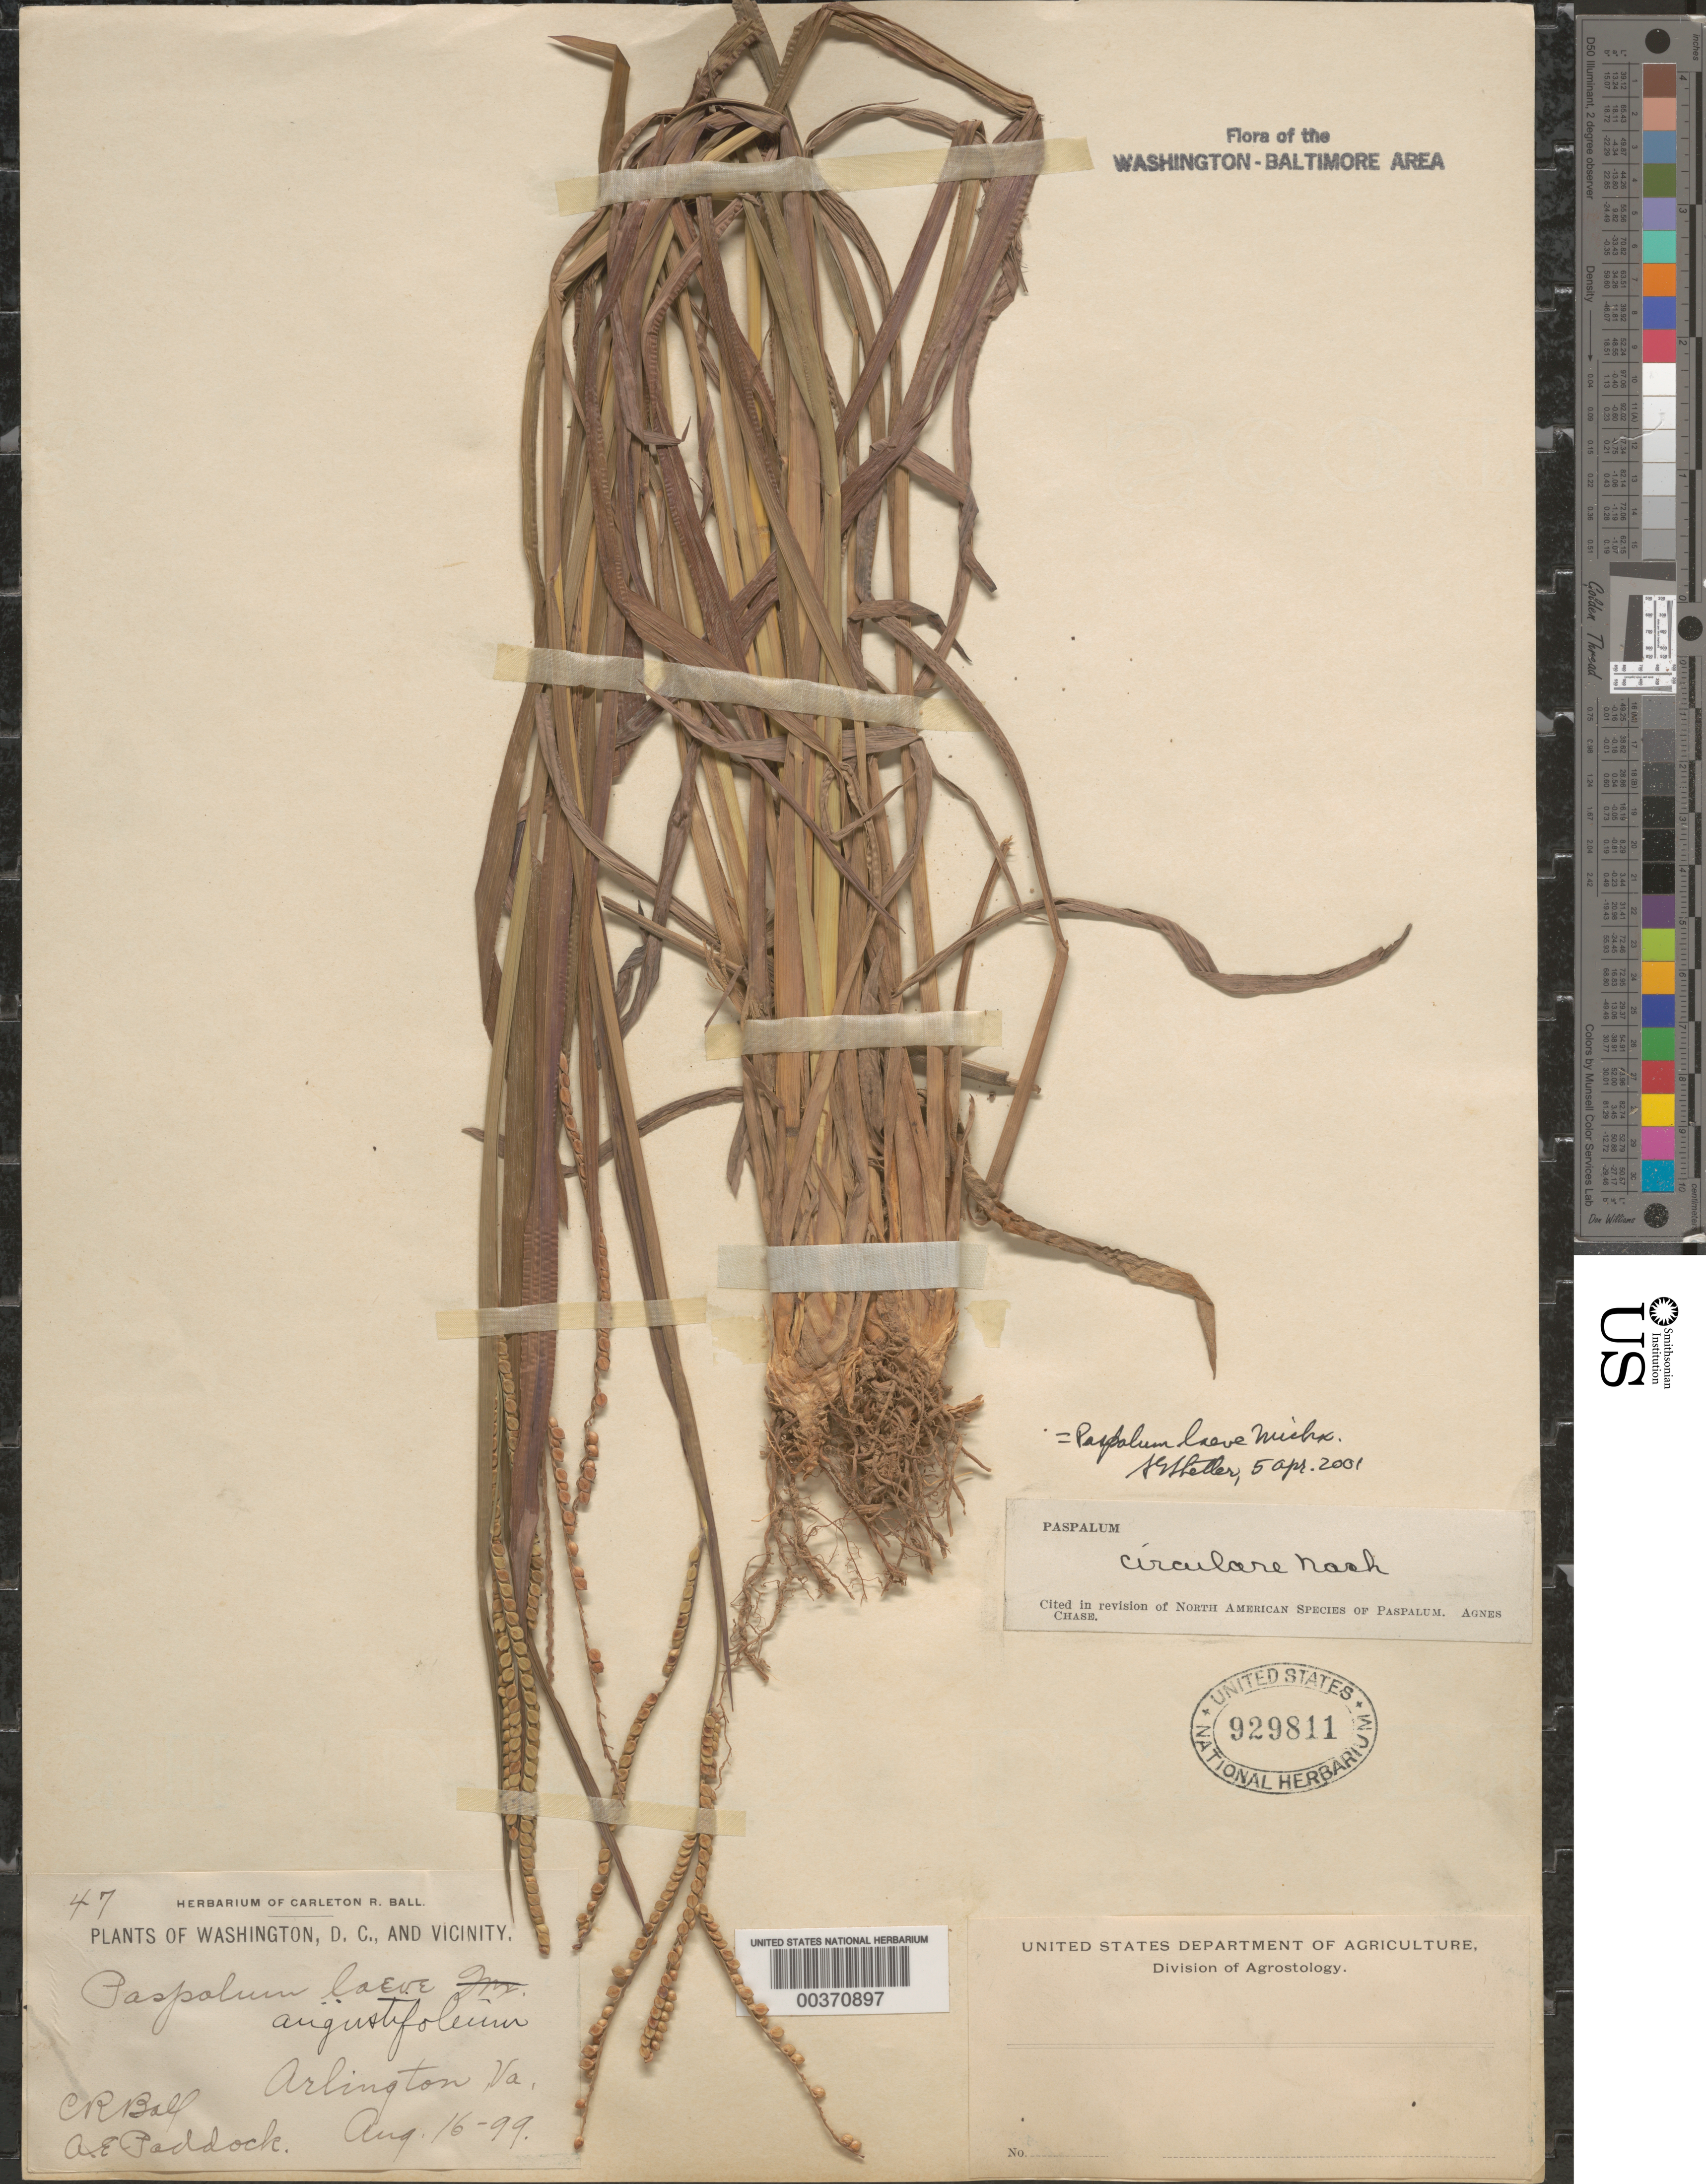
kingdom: Plantae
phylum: Tracheophyta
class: Liliopsida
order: Poales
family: Poaceae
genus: Paspalum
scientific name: Paspalum laeve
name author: Michx.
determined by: Chase, [M.] Agnes, (US)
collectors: A. Paddock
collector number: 47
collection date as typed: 16 Aug 1899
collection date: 1899-08-16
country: United States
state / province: Virginia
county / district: Arlington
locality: Arlington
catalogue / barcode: US 929811